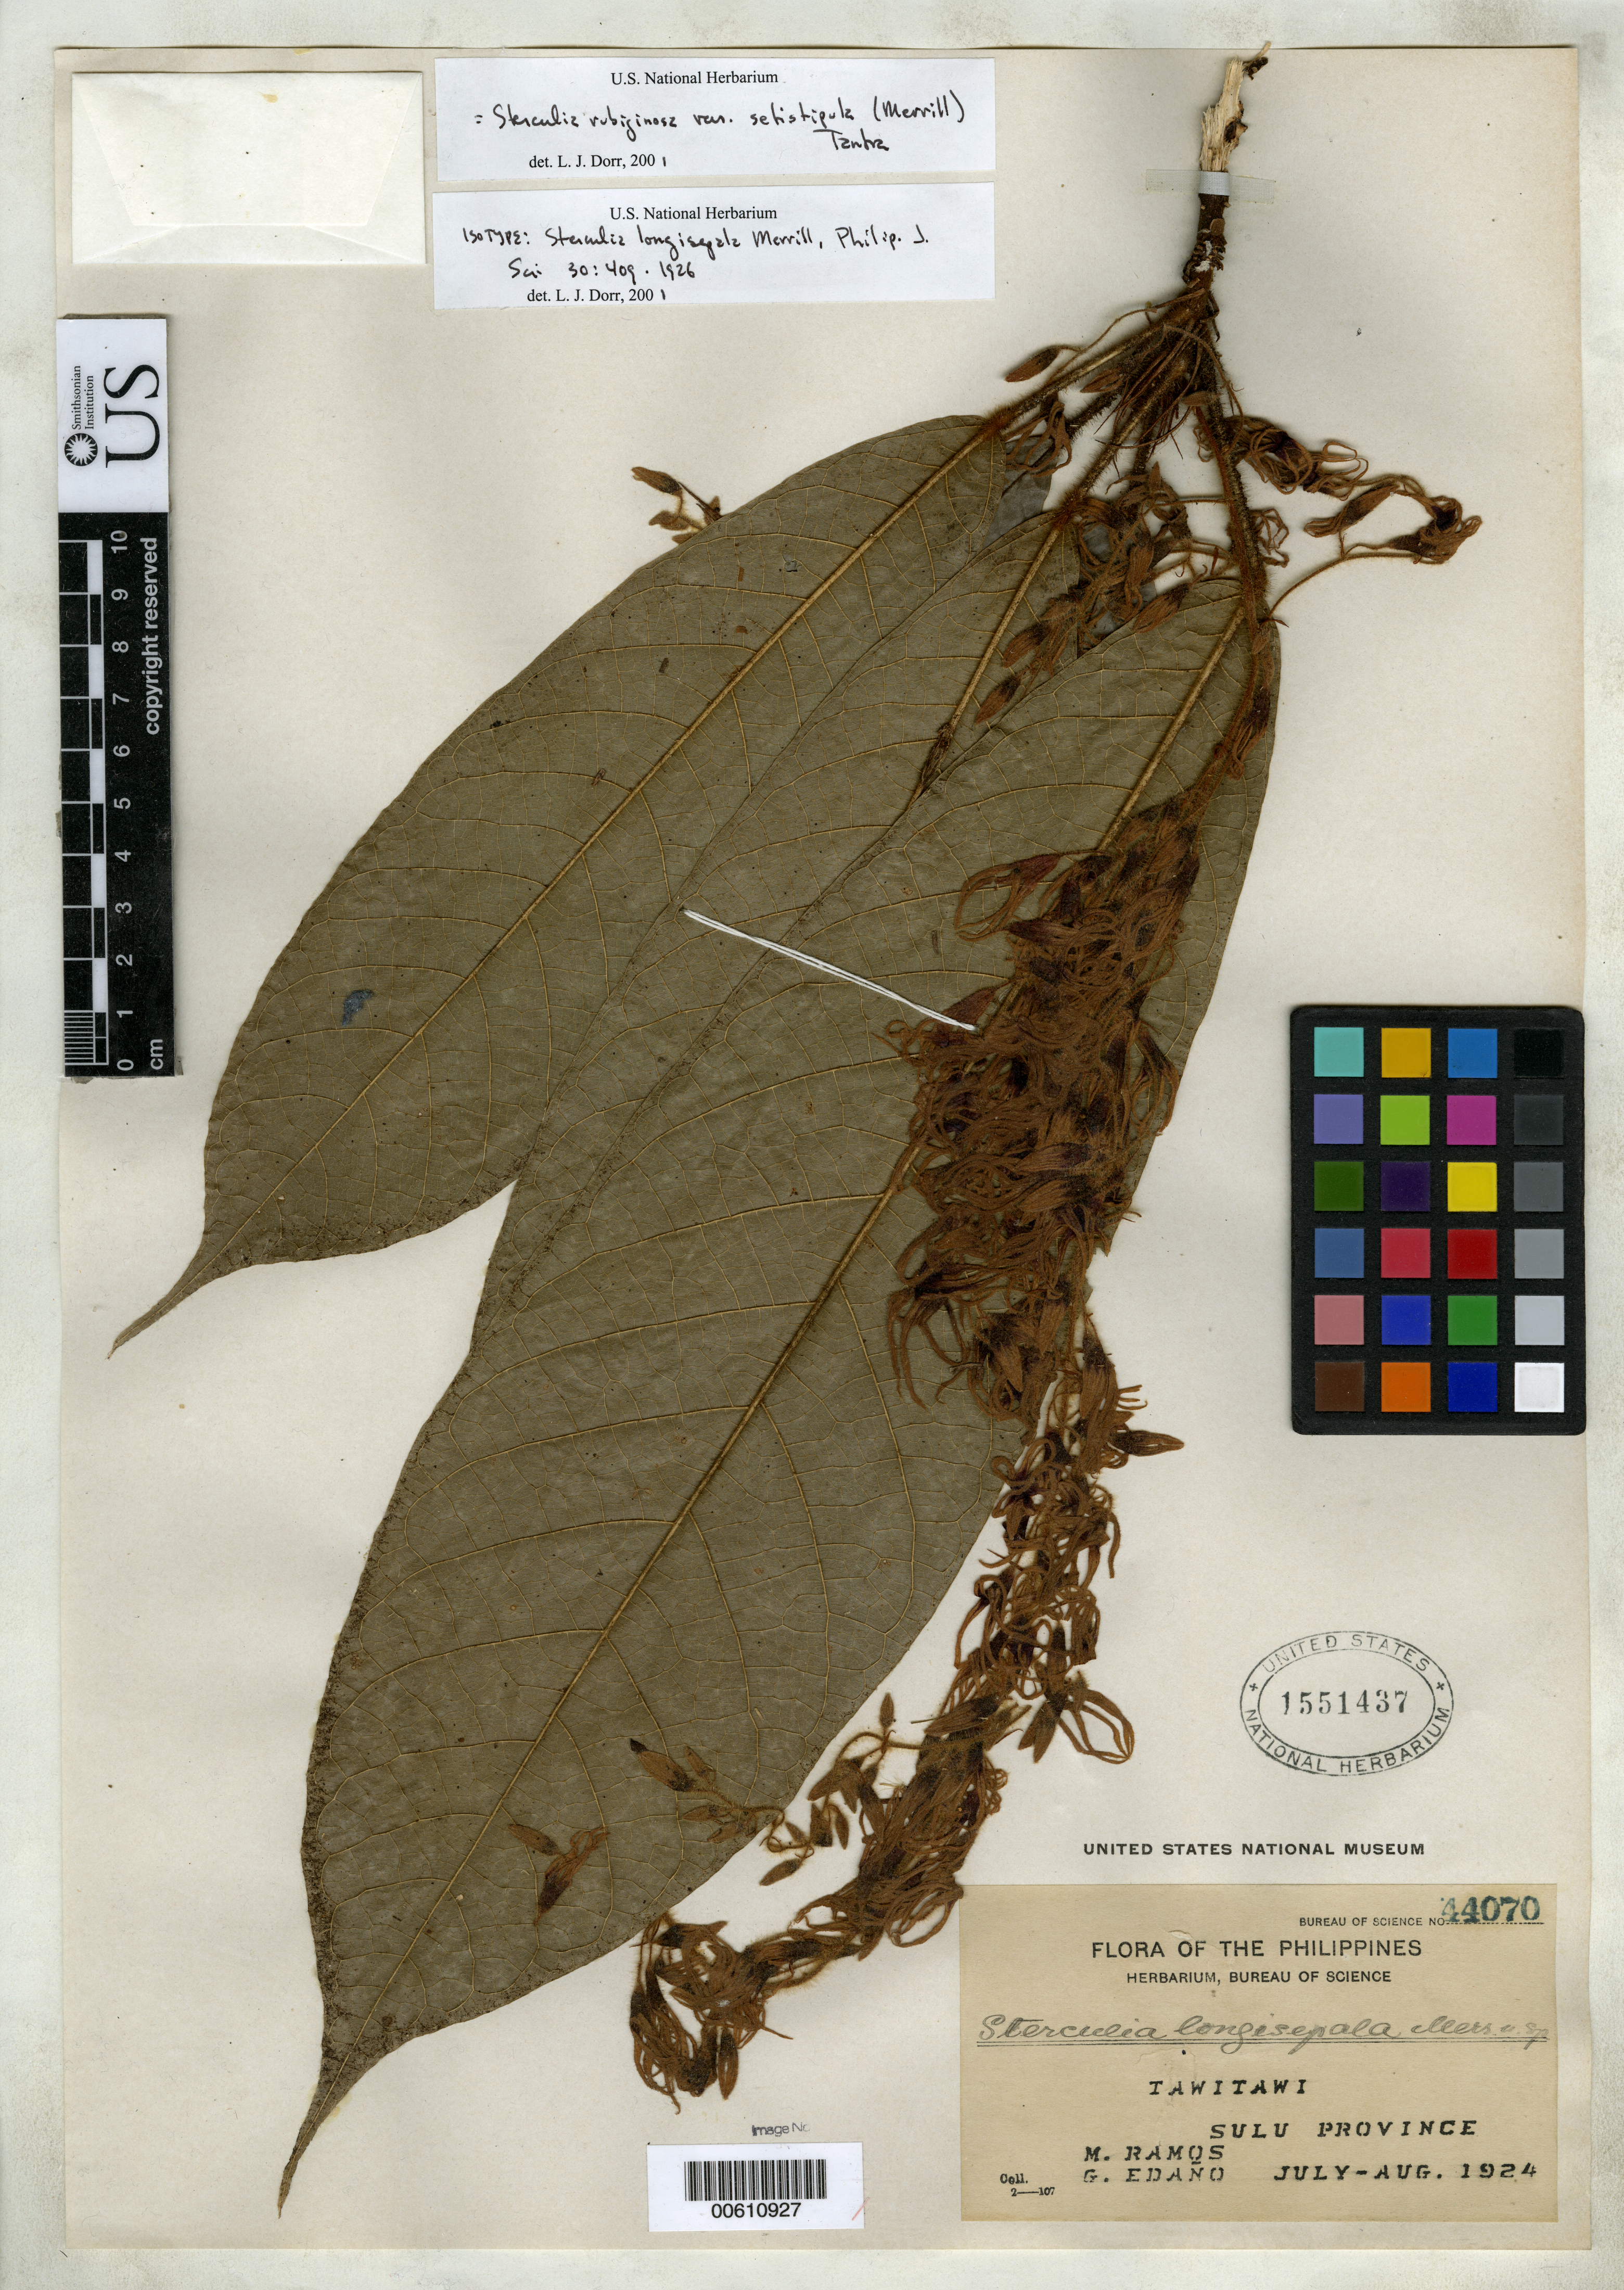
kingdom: Plantae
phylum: Tracheophyta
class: Magnoliopsida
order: Malvales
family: Malvaceae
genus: Sterculia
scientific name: Sterculia longisepala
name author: Merr.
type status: Isotype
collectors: M. Ramos & G. E. Edaño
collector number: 44070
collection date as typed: Jul 1924 to -- Aug 1924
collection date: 1924-07/1924-08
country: Philippines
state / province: Muslim Mindanao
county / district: Sulu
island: Tawitawi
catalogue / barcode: US 1551437